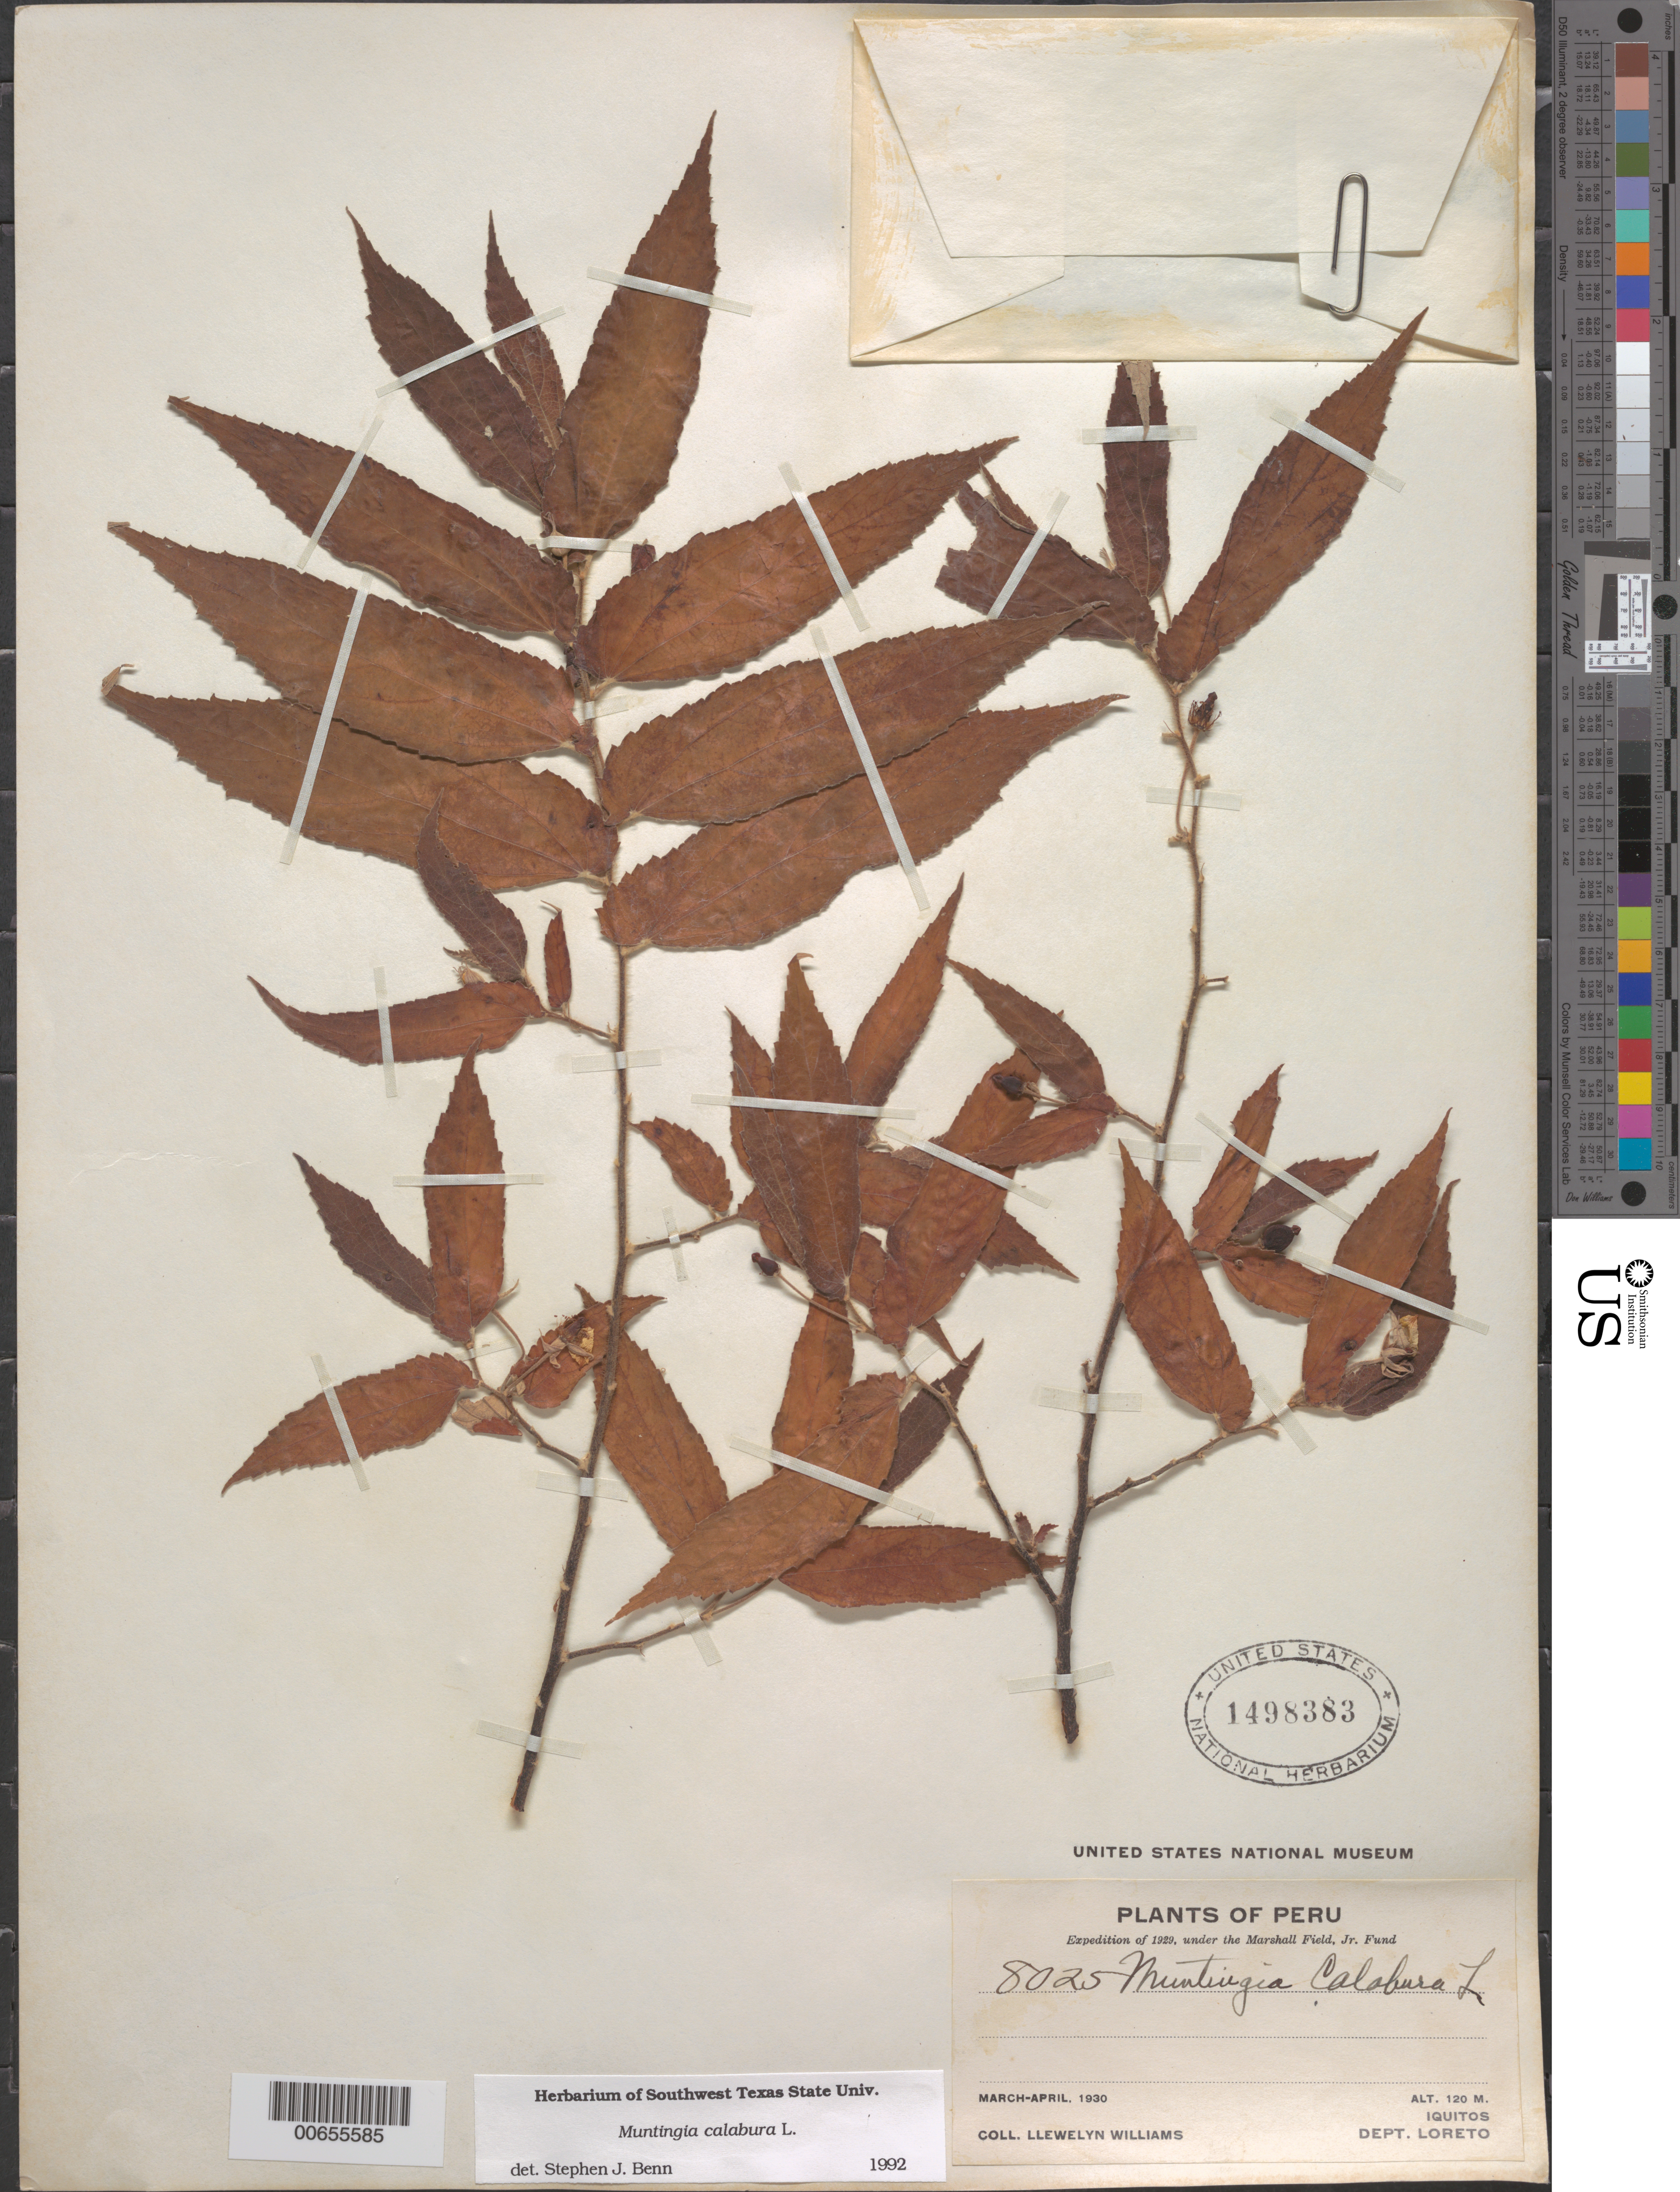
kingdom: Plantae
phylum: Tracheophyta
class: Magnoliopsida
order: Malvales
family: Muntingiaceae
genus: Muntingia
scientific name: Muntingia calabura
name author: L.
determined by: Benn, S. J.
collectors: Ll. Williams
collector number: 8025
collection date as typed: Mar 1930 to -- Apr 1930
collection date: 1930-03/1930-04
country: Peru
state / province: Loreto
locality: Iquitos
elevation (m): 120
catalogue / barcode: US 1498383